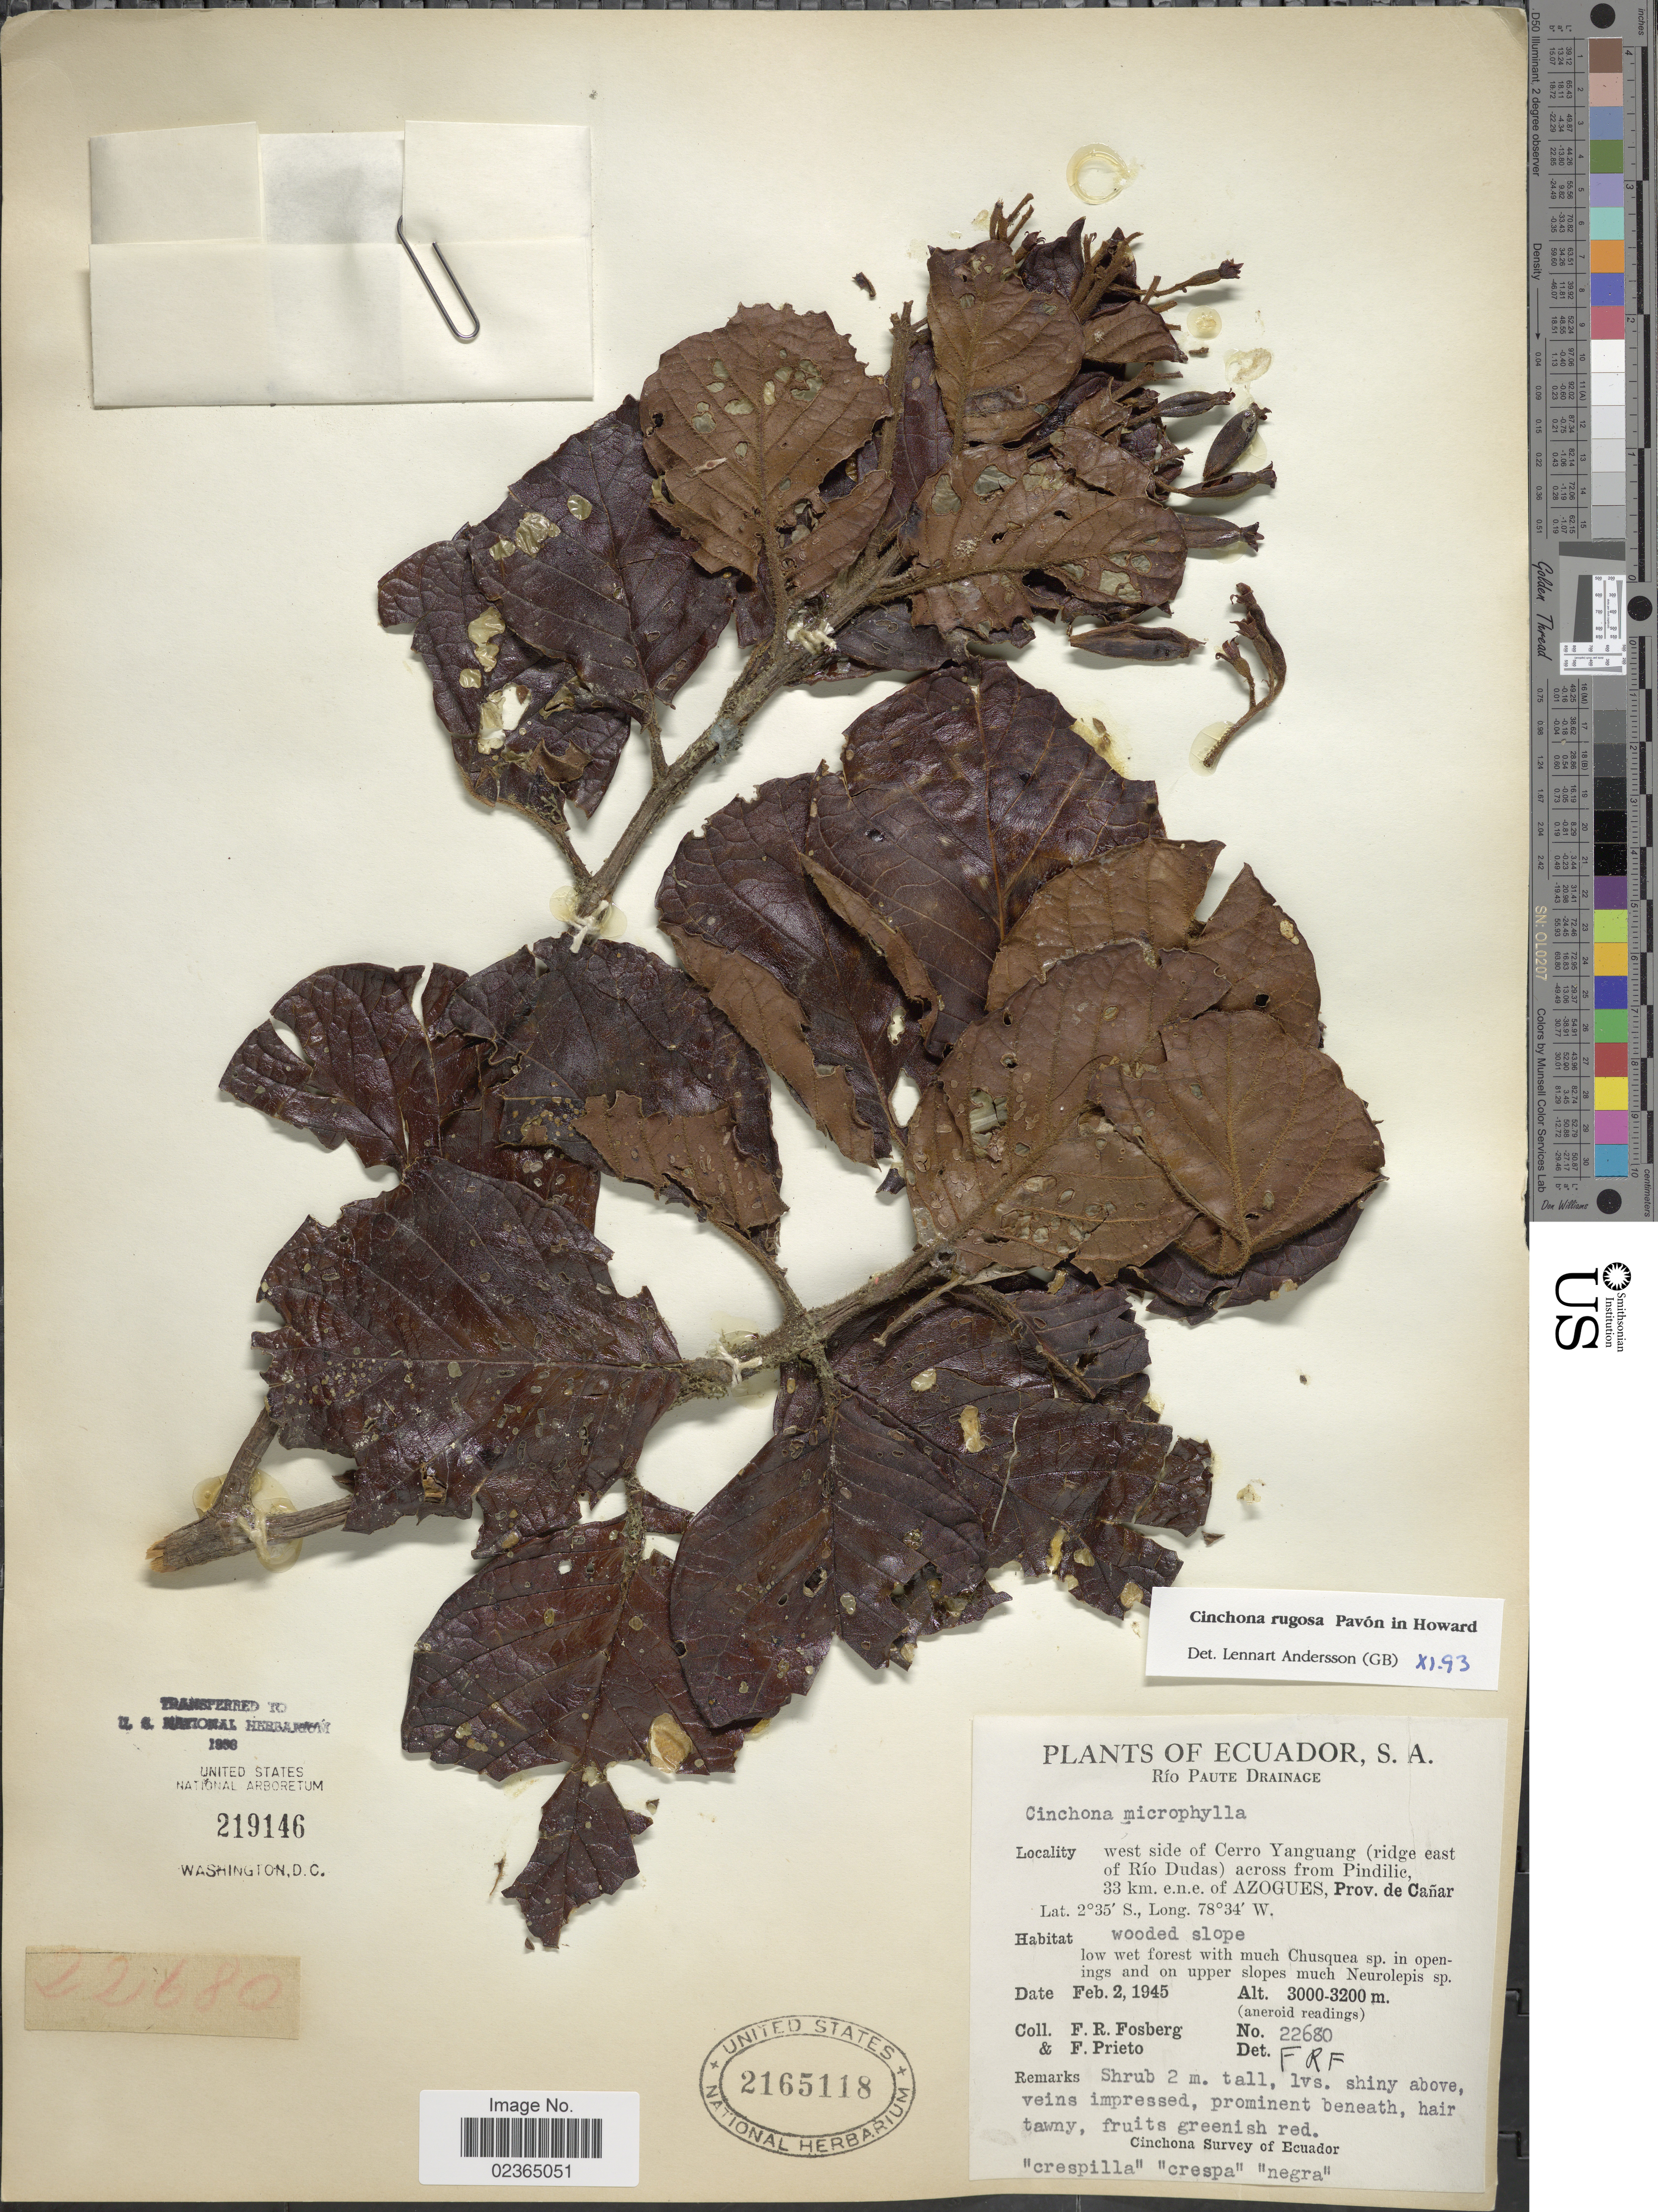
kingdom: Plantae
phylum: Tracheophyta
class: Magnoliopsida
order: Gentianales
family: Rubiaceae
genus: Cinchona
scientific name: Cinchona rugosa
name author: Pav.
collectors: F. R. Fosberg & F. Prieto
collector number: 22680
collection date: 1945-02-02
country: Ecuador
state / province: Cañar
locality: Río Paute Drainage, west side of Cerro Yanguang (ridge east of Río Dudas) across from Pindilic, 33 km. e.n.e. of Azogues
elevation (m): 3000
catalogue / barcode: US 2156118